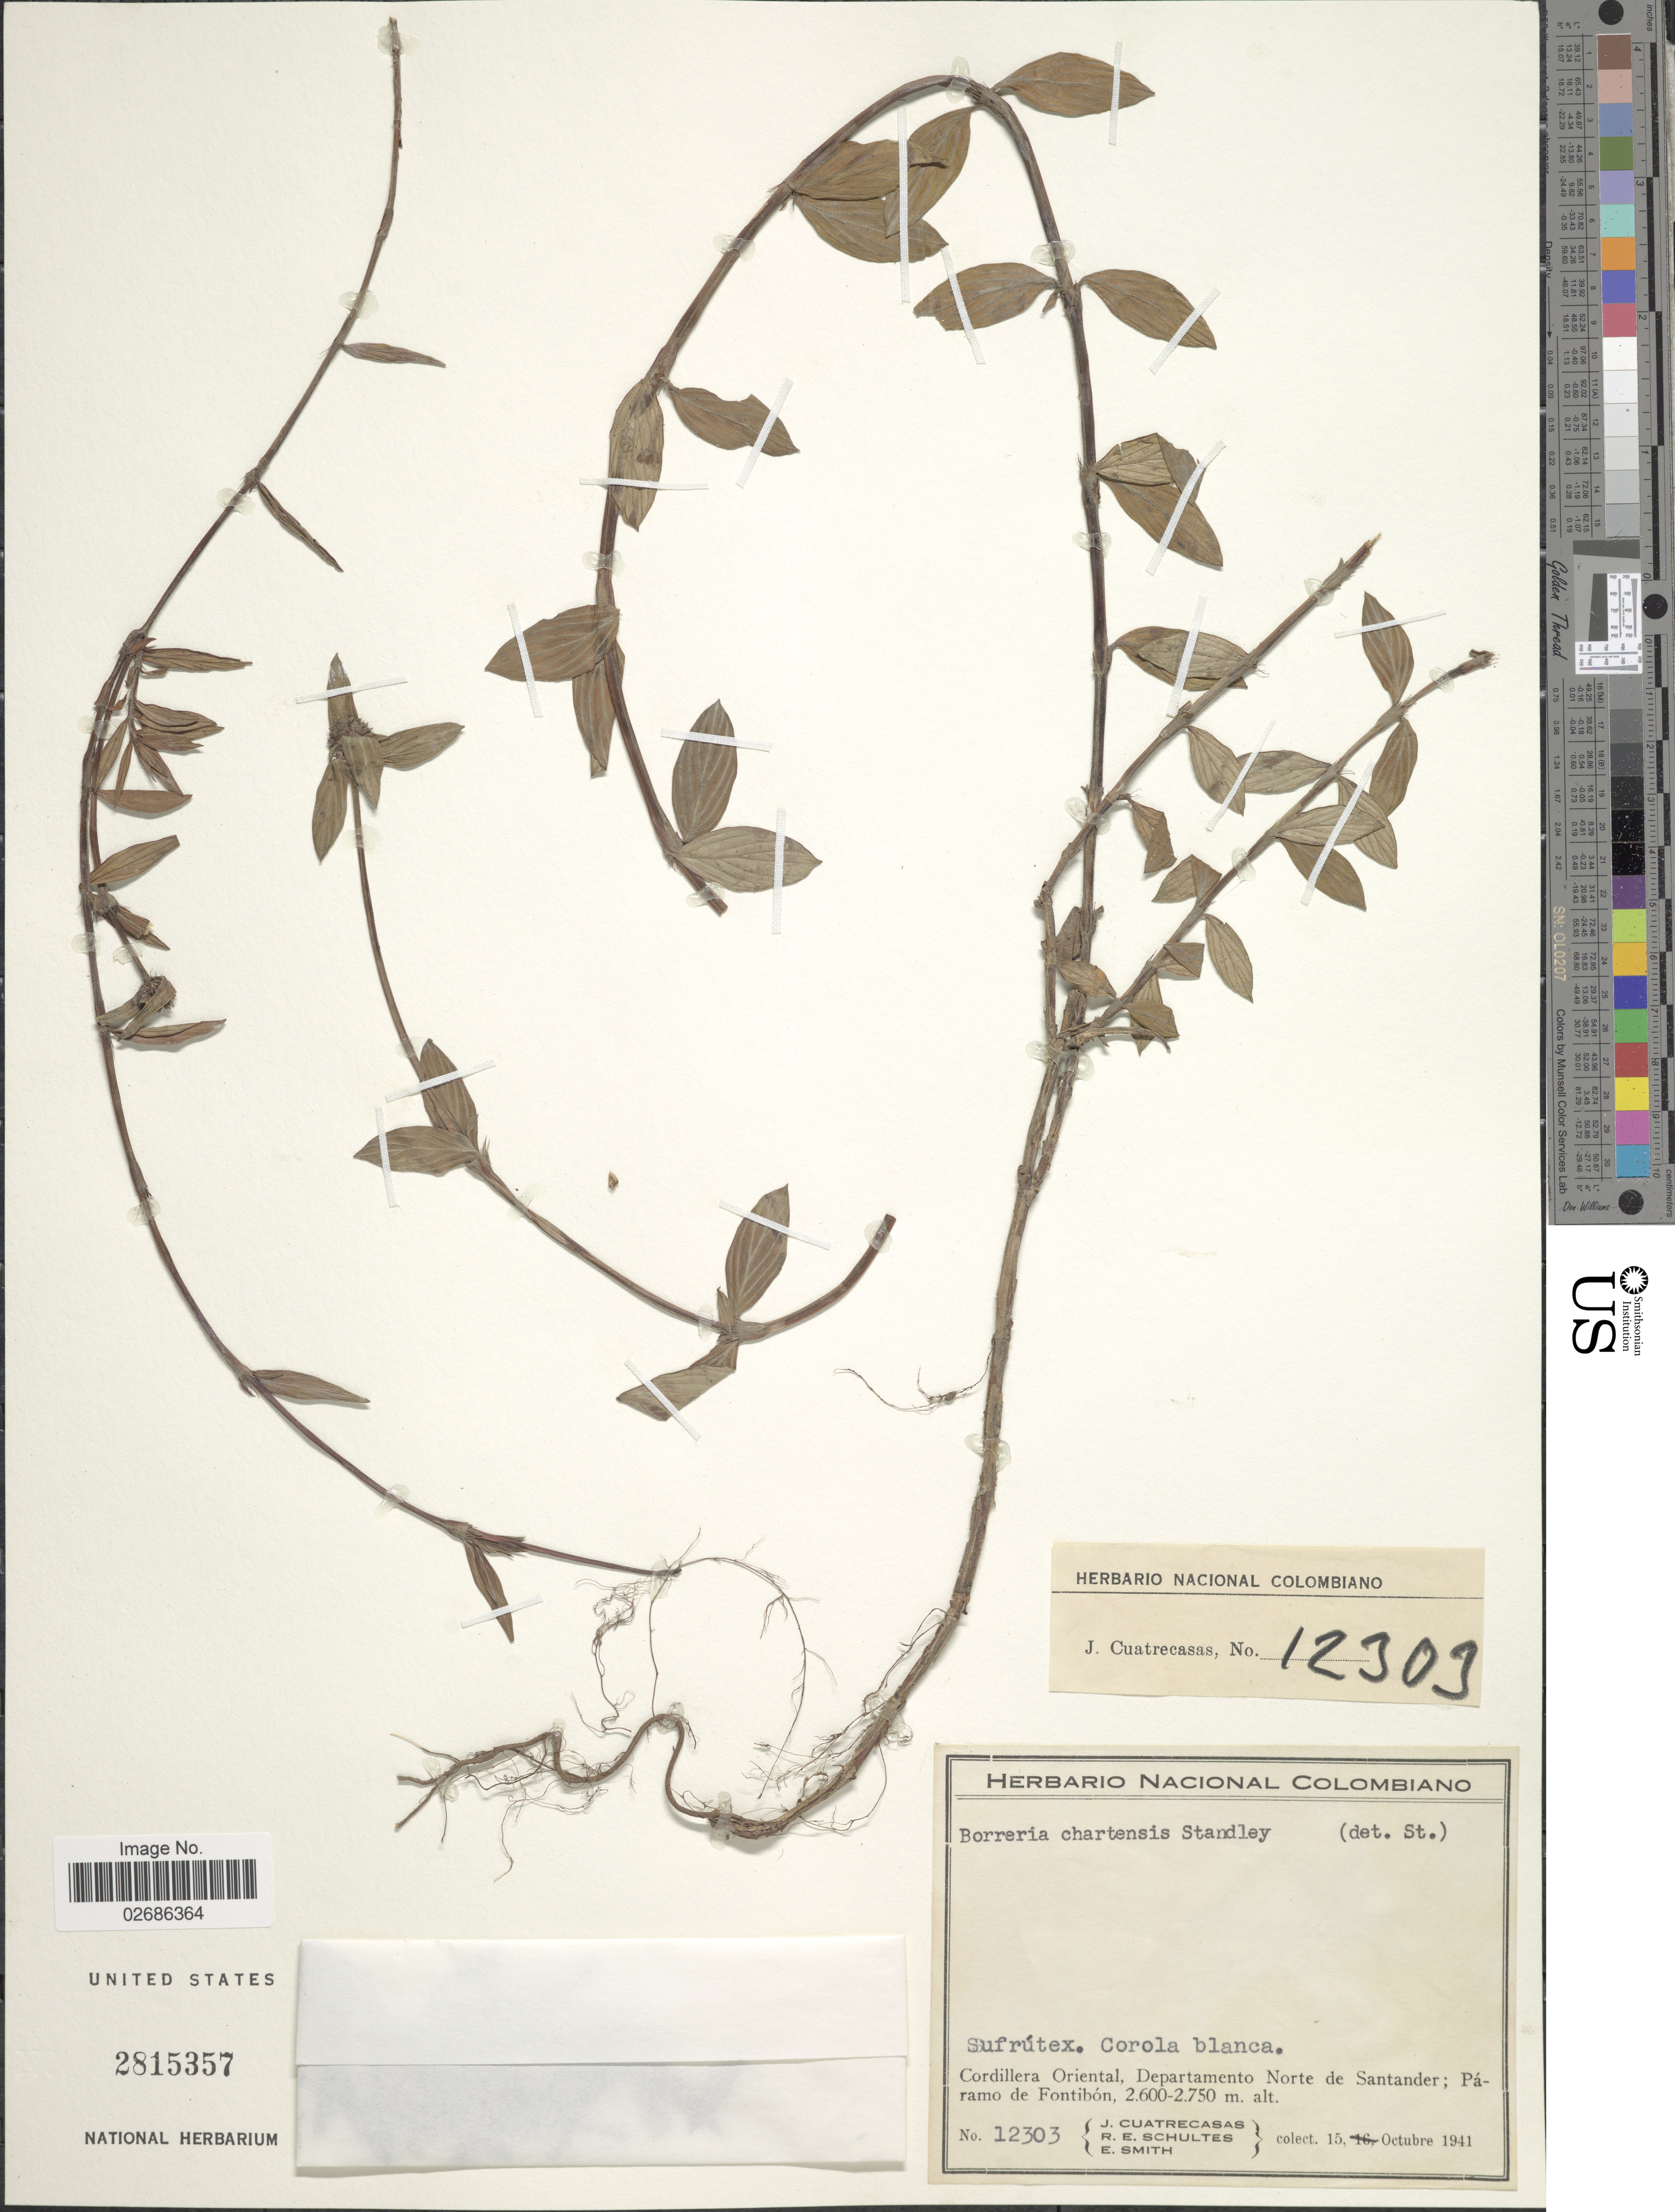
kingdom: Plantae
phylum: Tracheophyta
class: Magnoliopsida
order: Gentianales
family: Rubiaceae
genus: Borreria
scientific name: Borreria chartensis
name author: Standl.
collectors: J. Cuatrecasas, R. E. Schultes & E. Smith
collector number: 12303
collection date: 1941-10-15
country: Colombia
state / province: Norte de Santander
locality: Cordillera Oriental, Páramo de Fontibon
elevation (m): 2600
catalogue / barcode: US 2815357